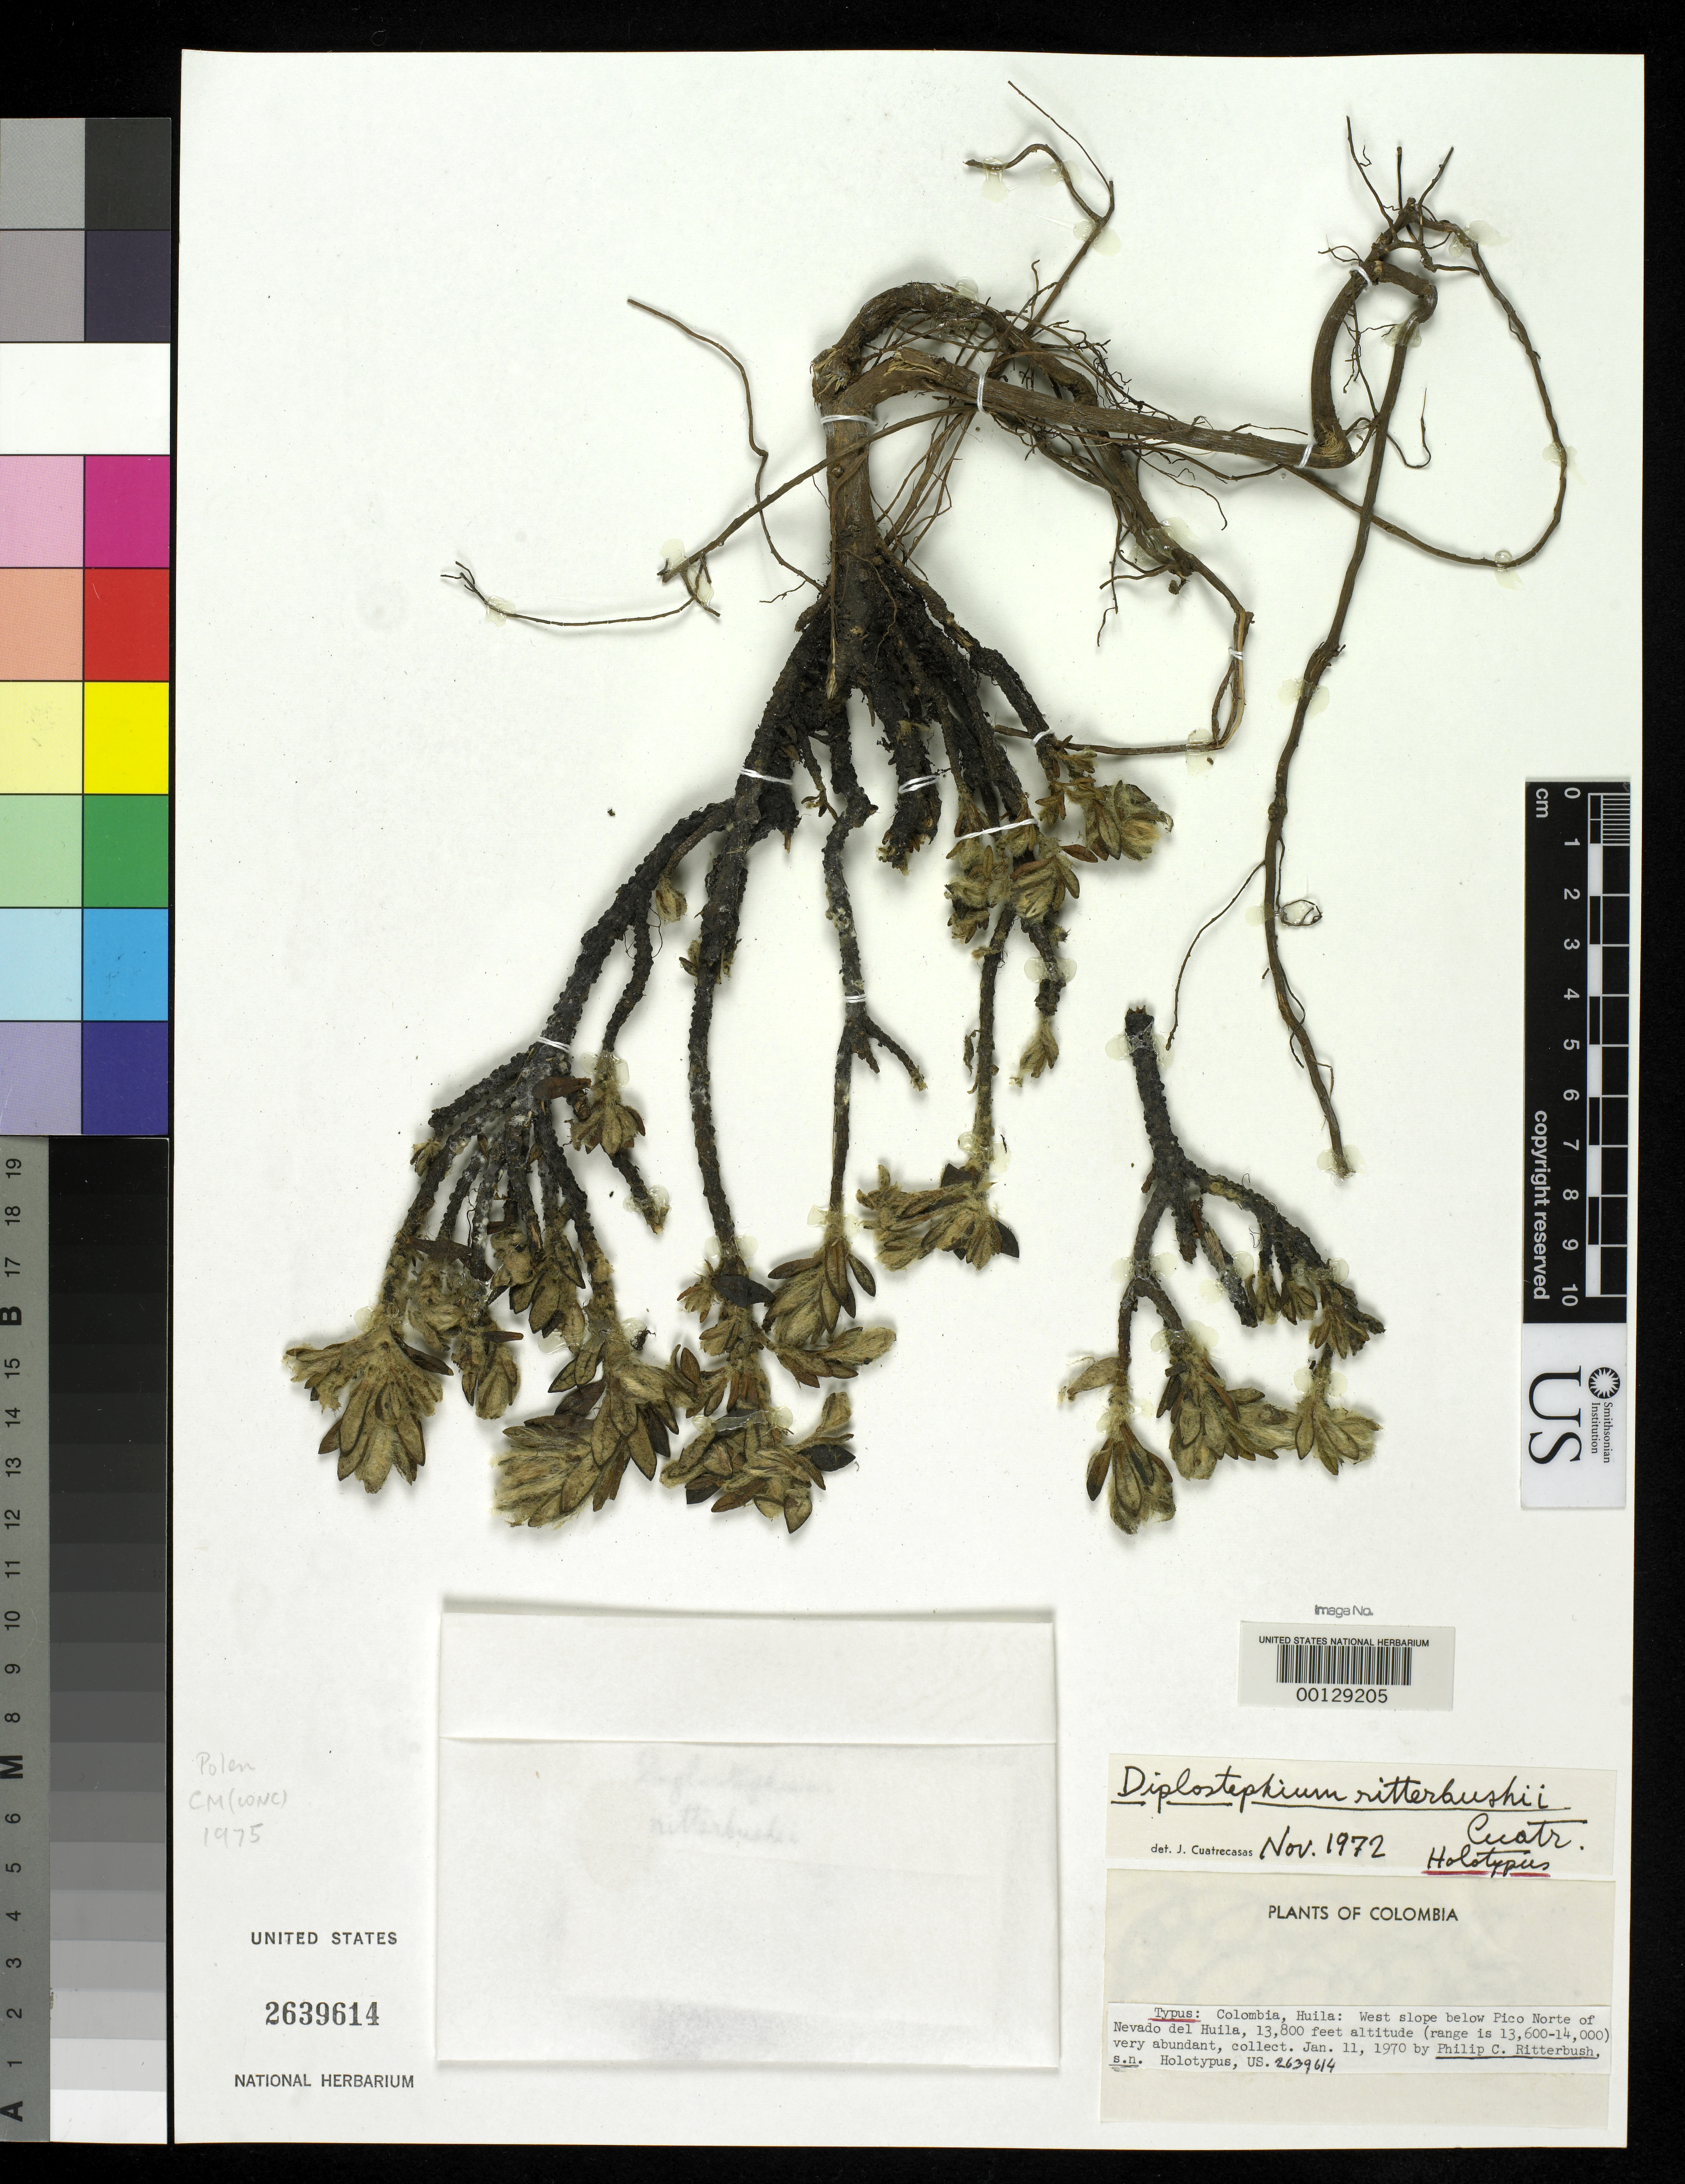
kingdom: Plantae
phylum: Tracheophyta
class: Magnoliopsida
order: Asterales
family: Asteraceae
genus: Diplostephium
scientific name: Diplostephium ritterbushii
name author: Cuatrec.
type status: Holotype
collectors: P. Ritterbush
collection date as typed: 11 Jan 1970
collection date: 1970-01-11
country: Colombia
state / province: Huila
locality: Below Pico Norte of Nevada del Huila.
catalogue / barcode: US 2639614